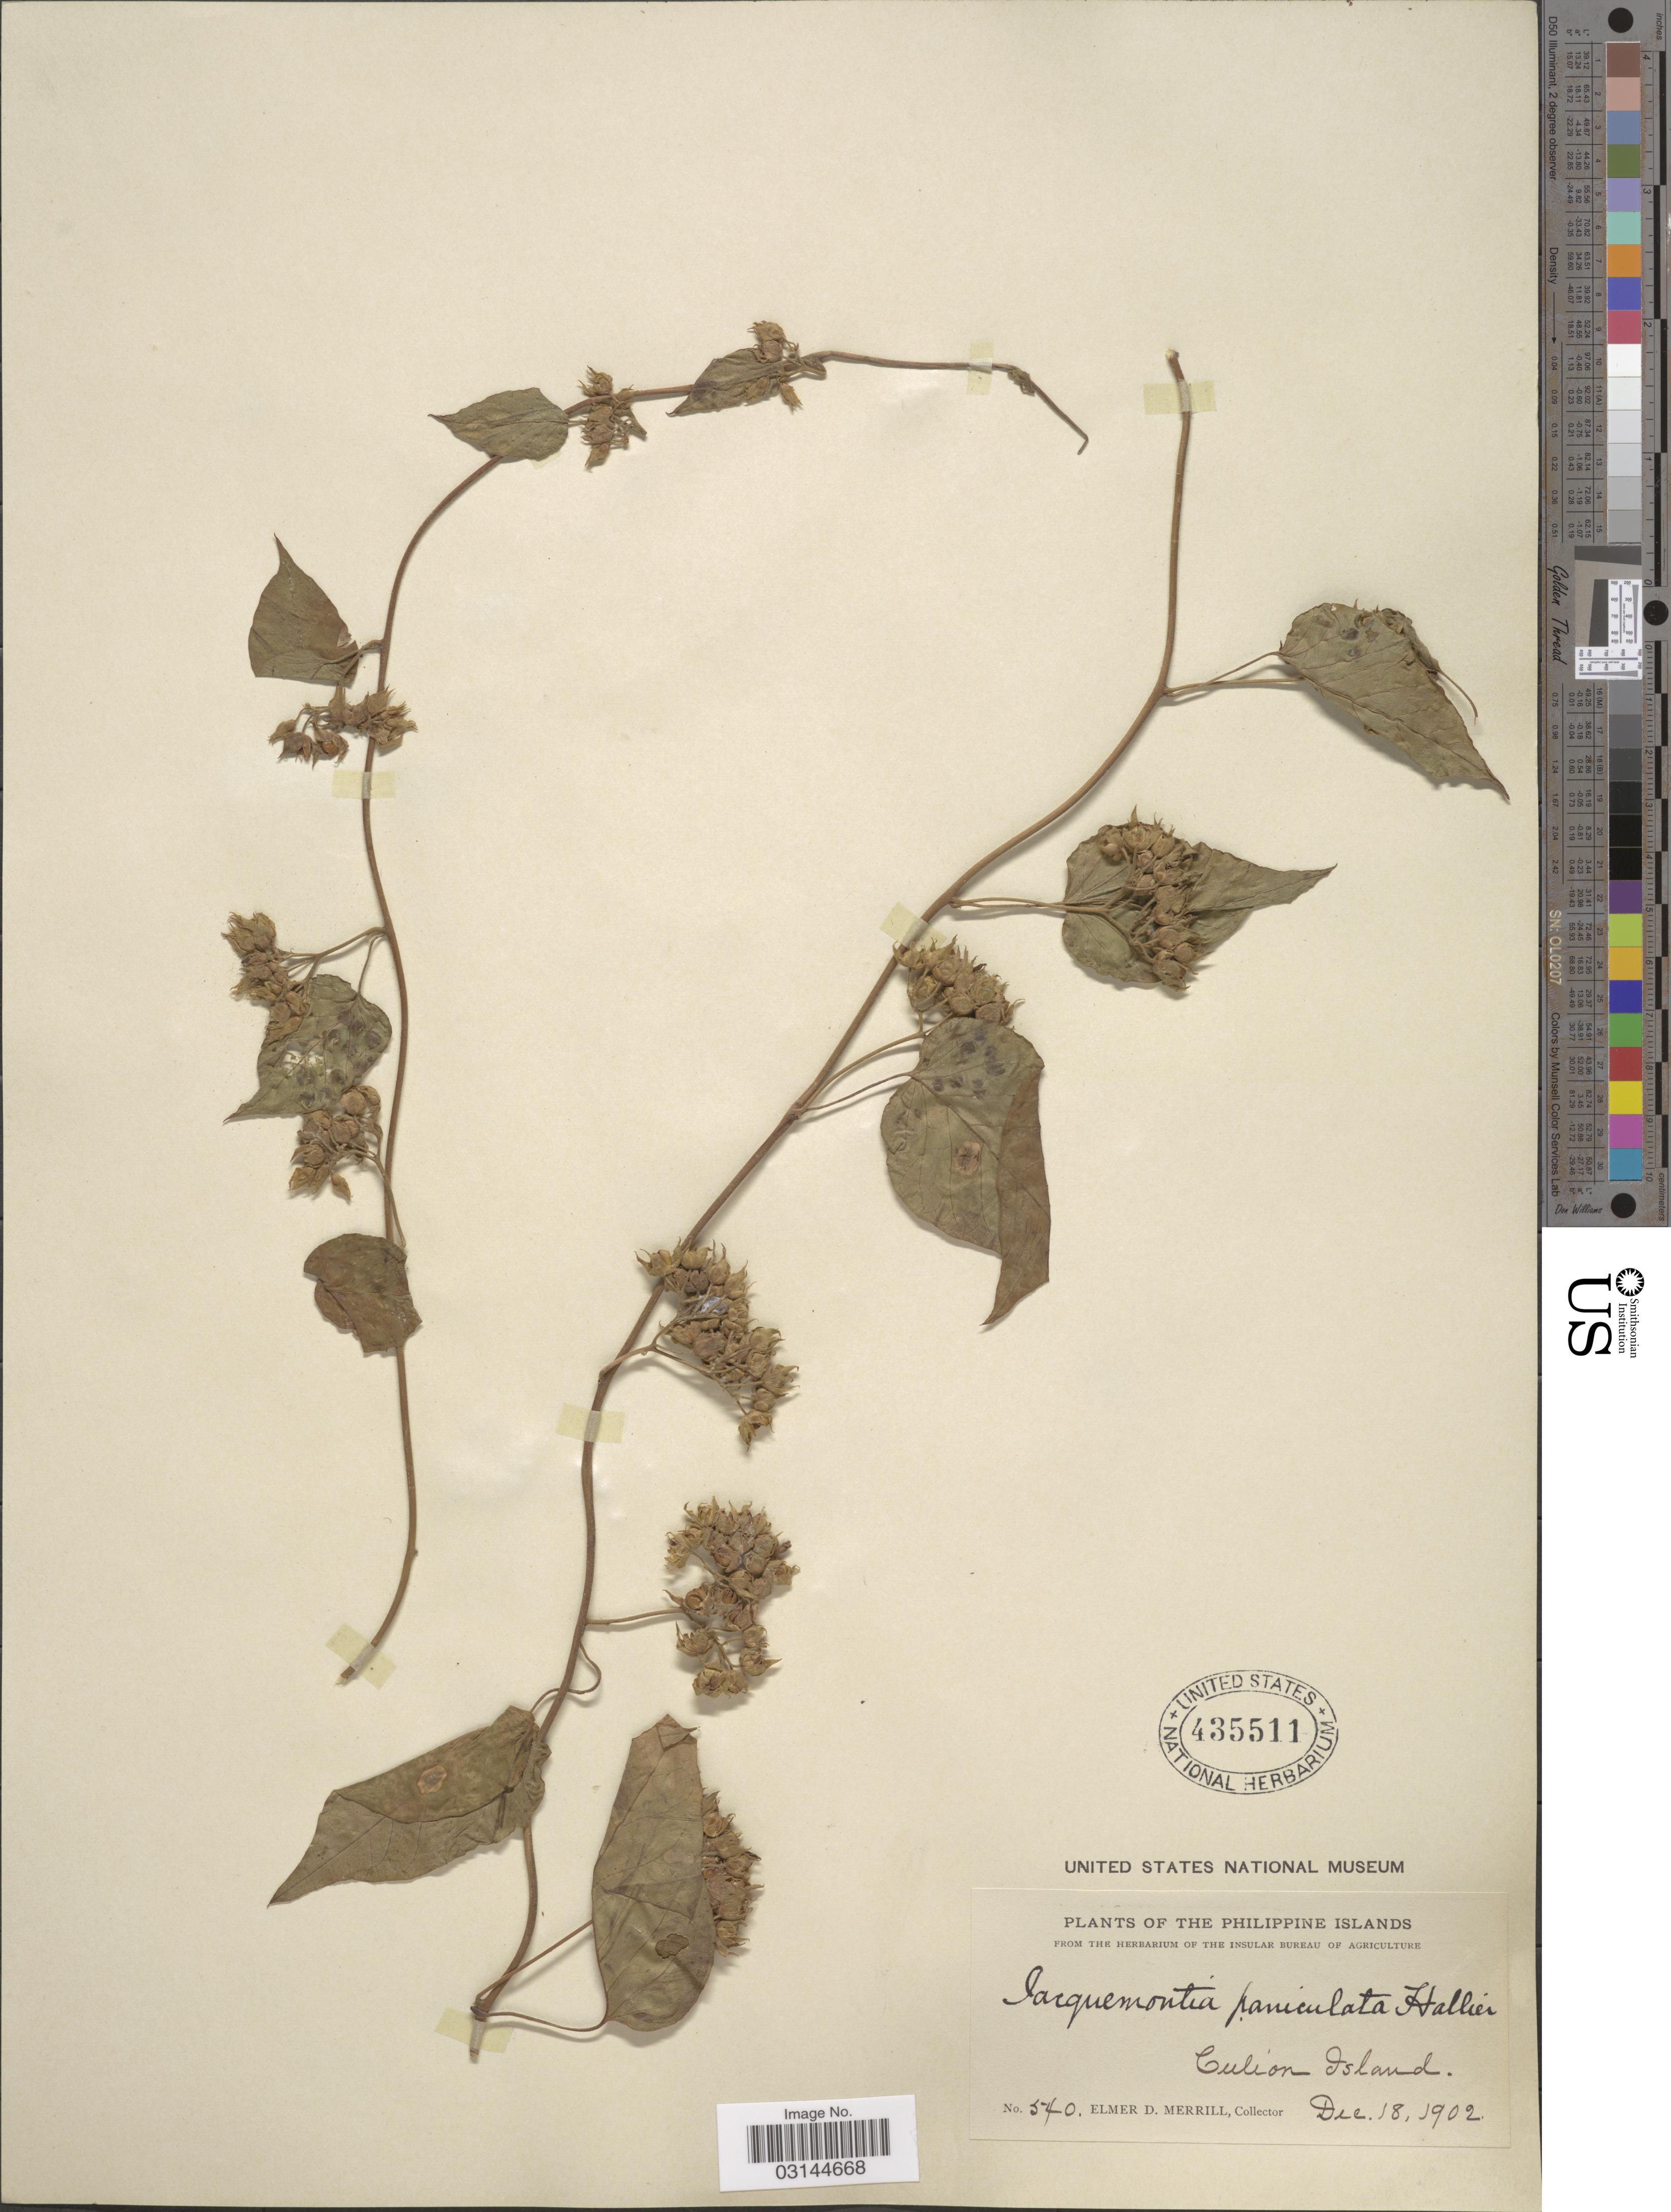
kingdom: Plantae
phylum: Tracheophyta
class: Magnoliopsida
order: Solanales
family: Convolvulaceae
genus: Jacquemontia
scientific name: Jacquemontia paniculata var. tomentosa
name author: (Warb.) Ooststr.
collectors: E. D. Merrill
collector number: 540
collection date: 1902-12-18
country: Philippines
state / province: Mimaropa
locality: Culion Island.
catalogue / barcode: US 435511